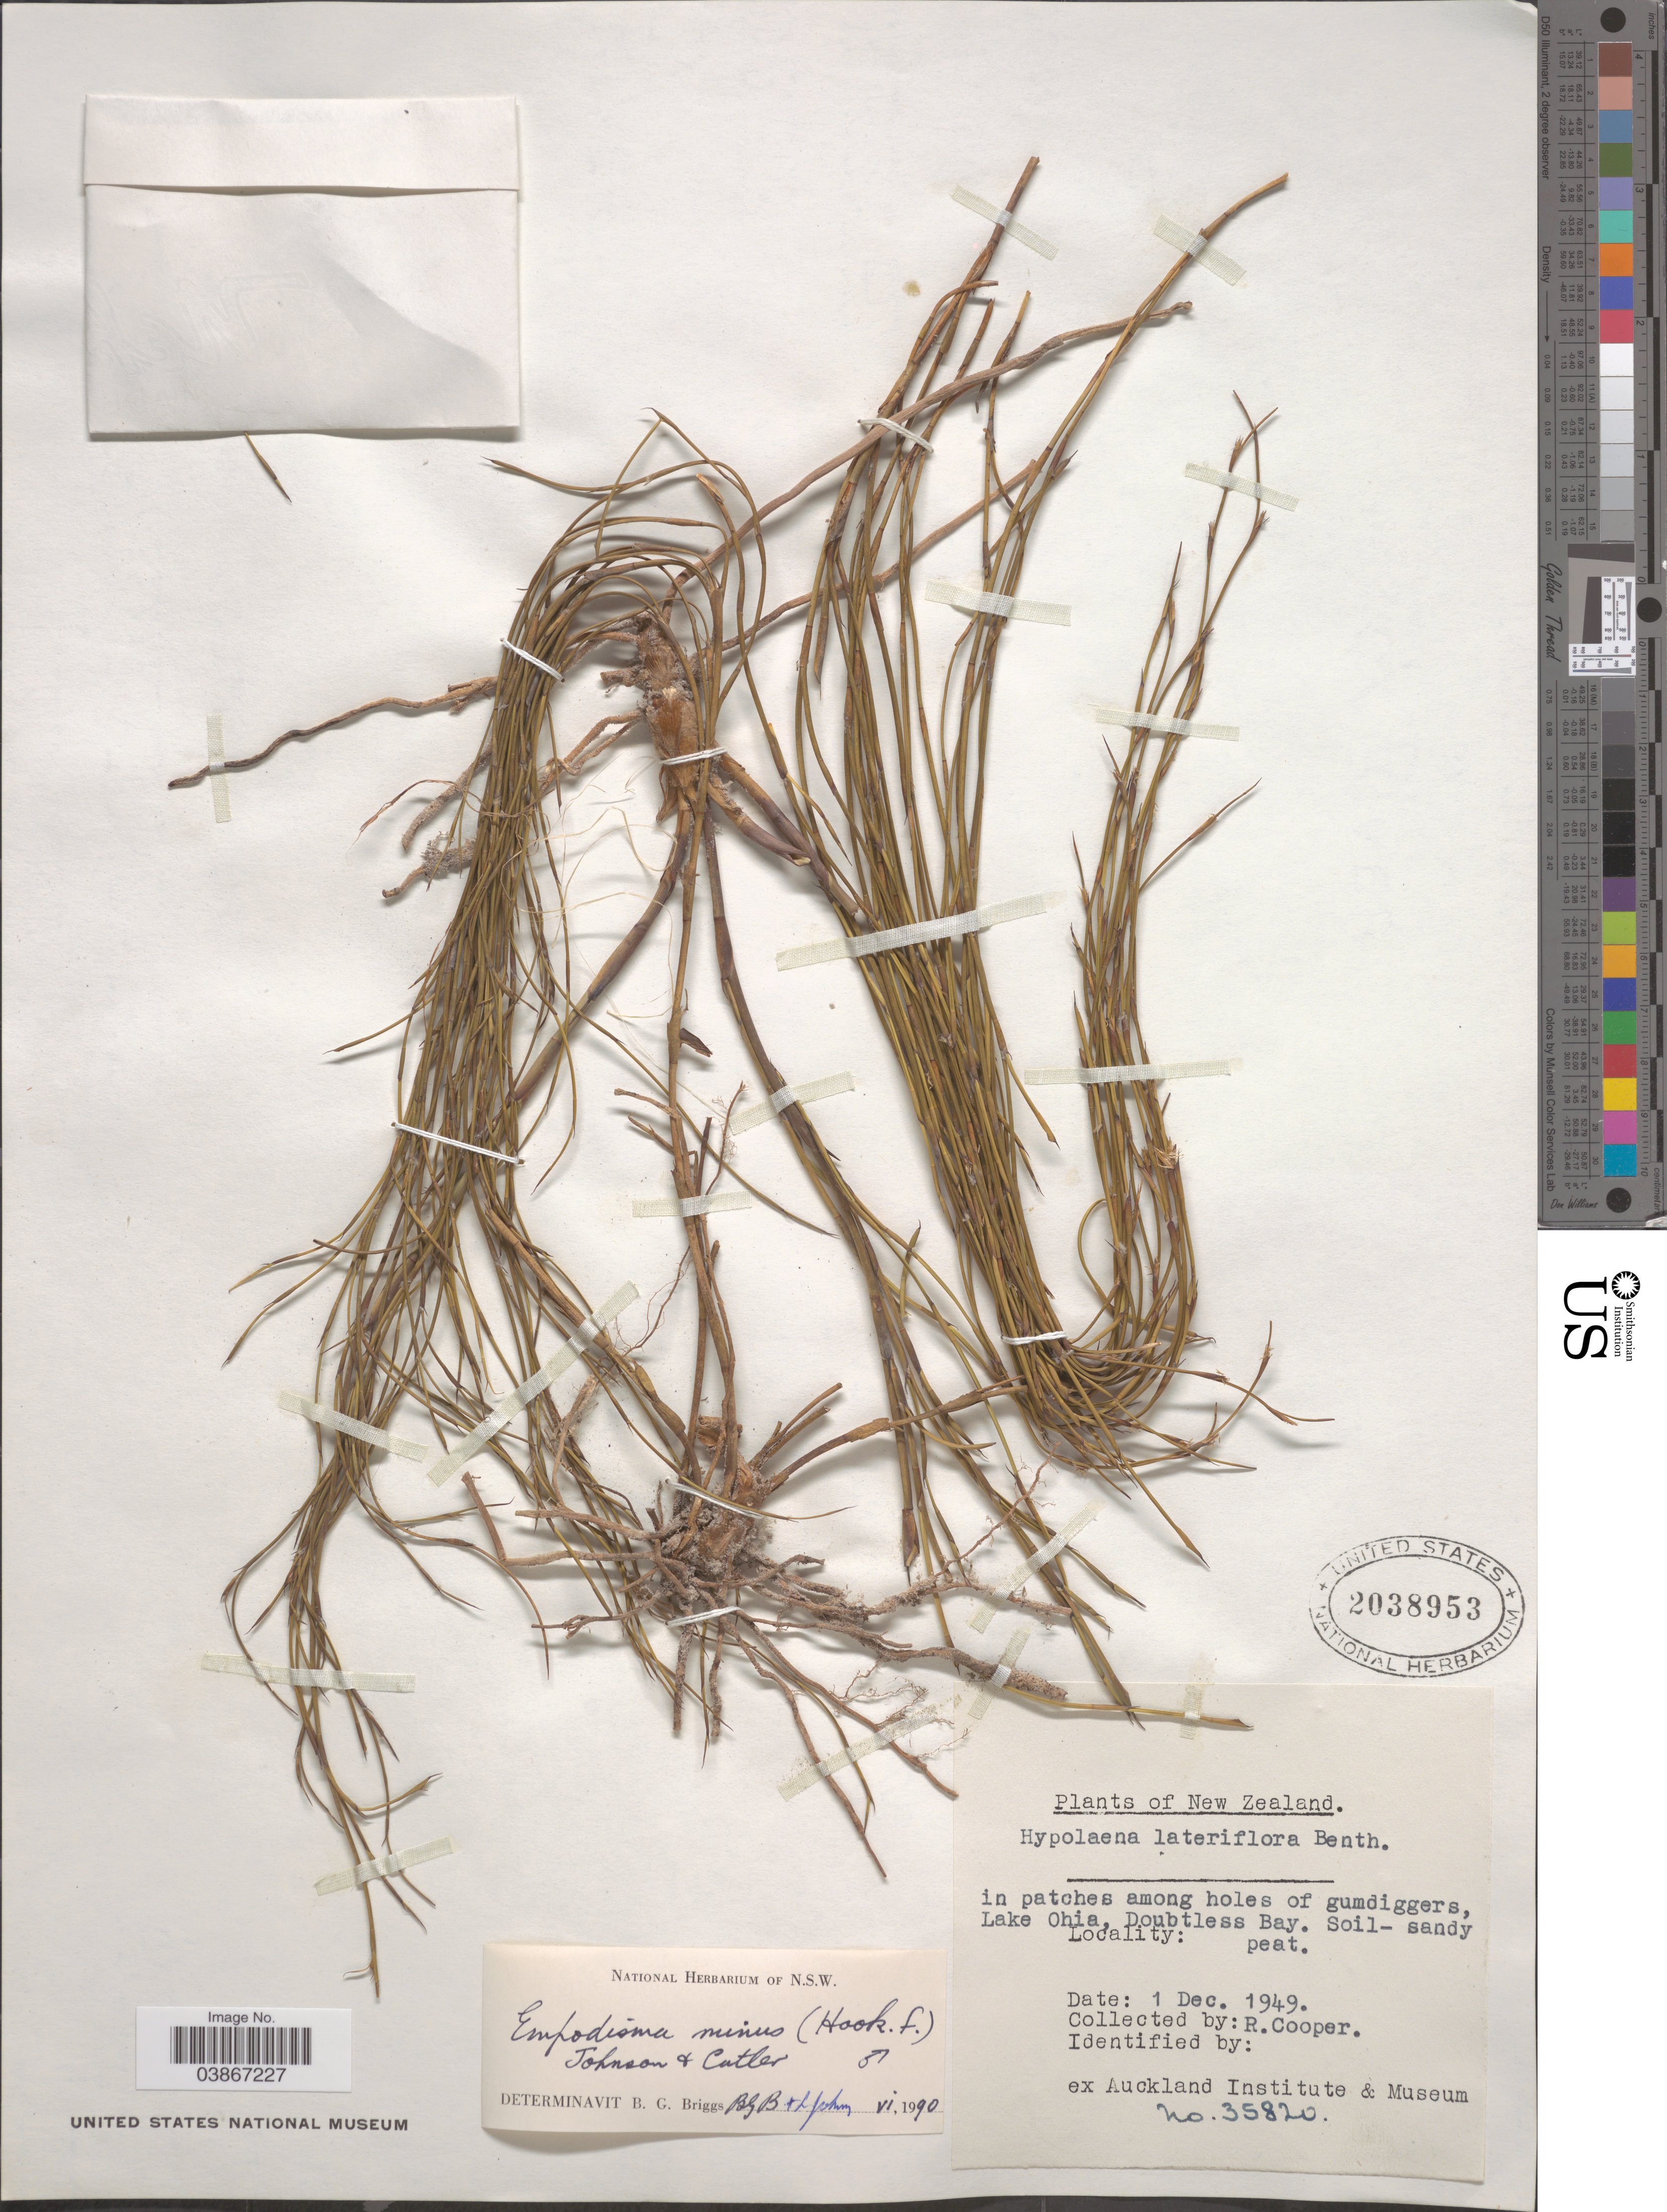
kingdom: Plantae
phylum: Tracheophyta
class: Liliopsida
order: Poales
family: Restionaceae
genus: Hypolaena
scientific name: Hypolaena lateriflora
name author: (R. Br.) Benth.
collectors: R. Cooper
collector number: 35820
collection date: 1949-12-01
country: New Zealand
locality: Lake Ohia, Doubtless Bay.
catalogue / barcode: US 2038953